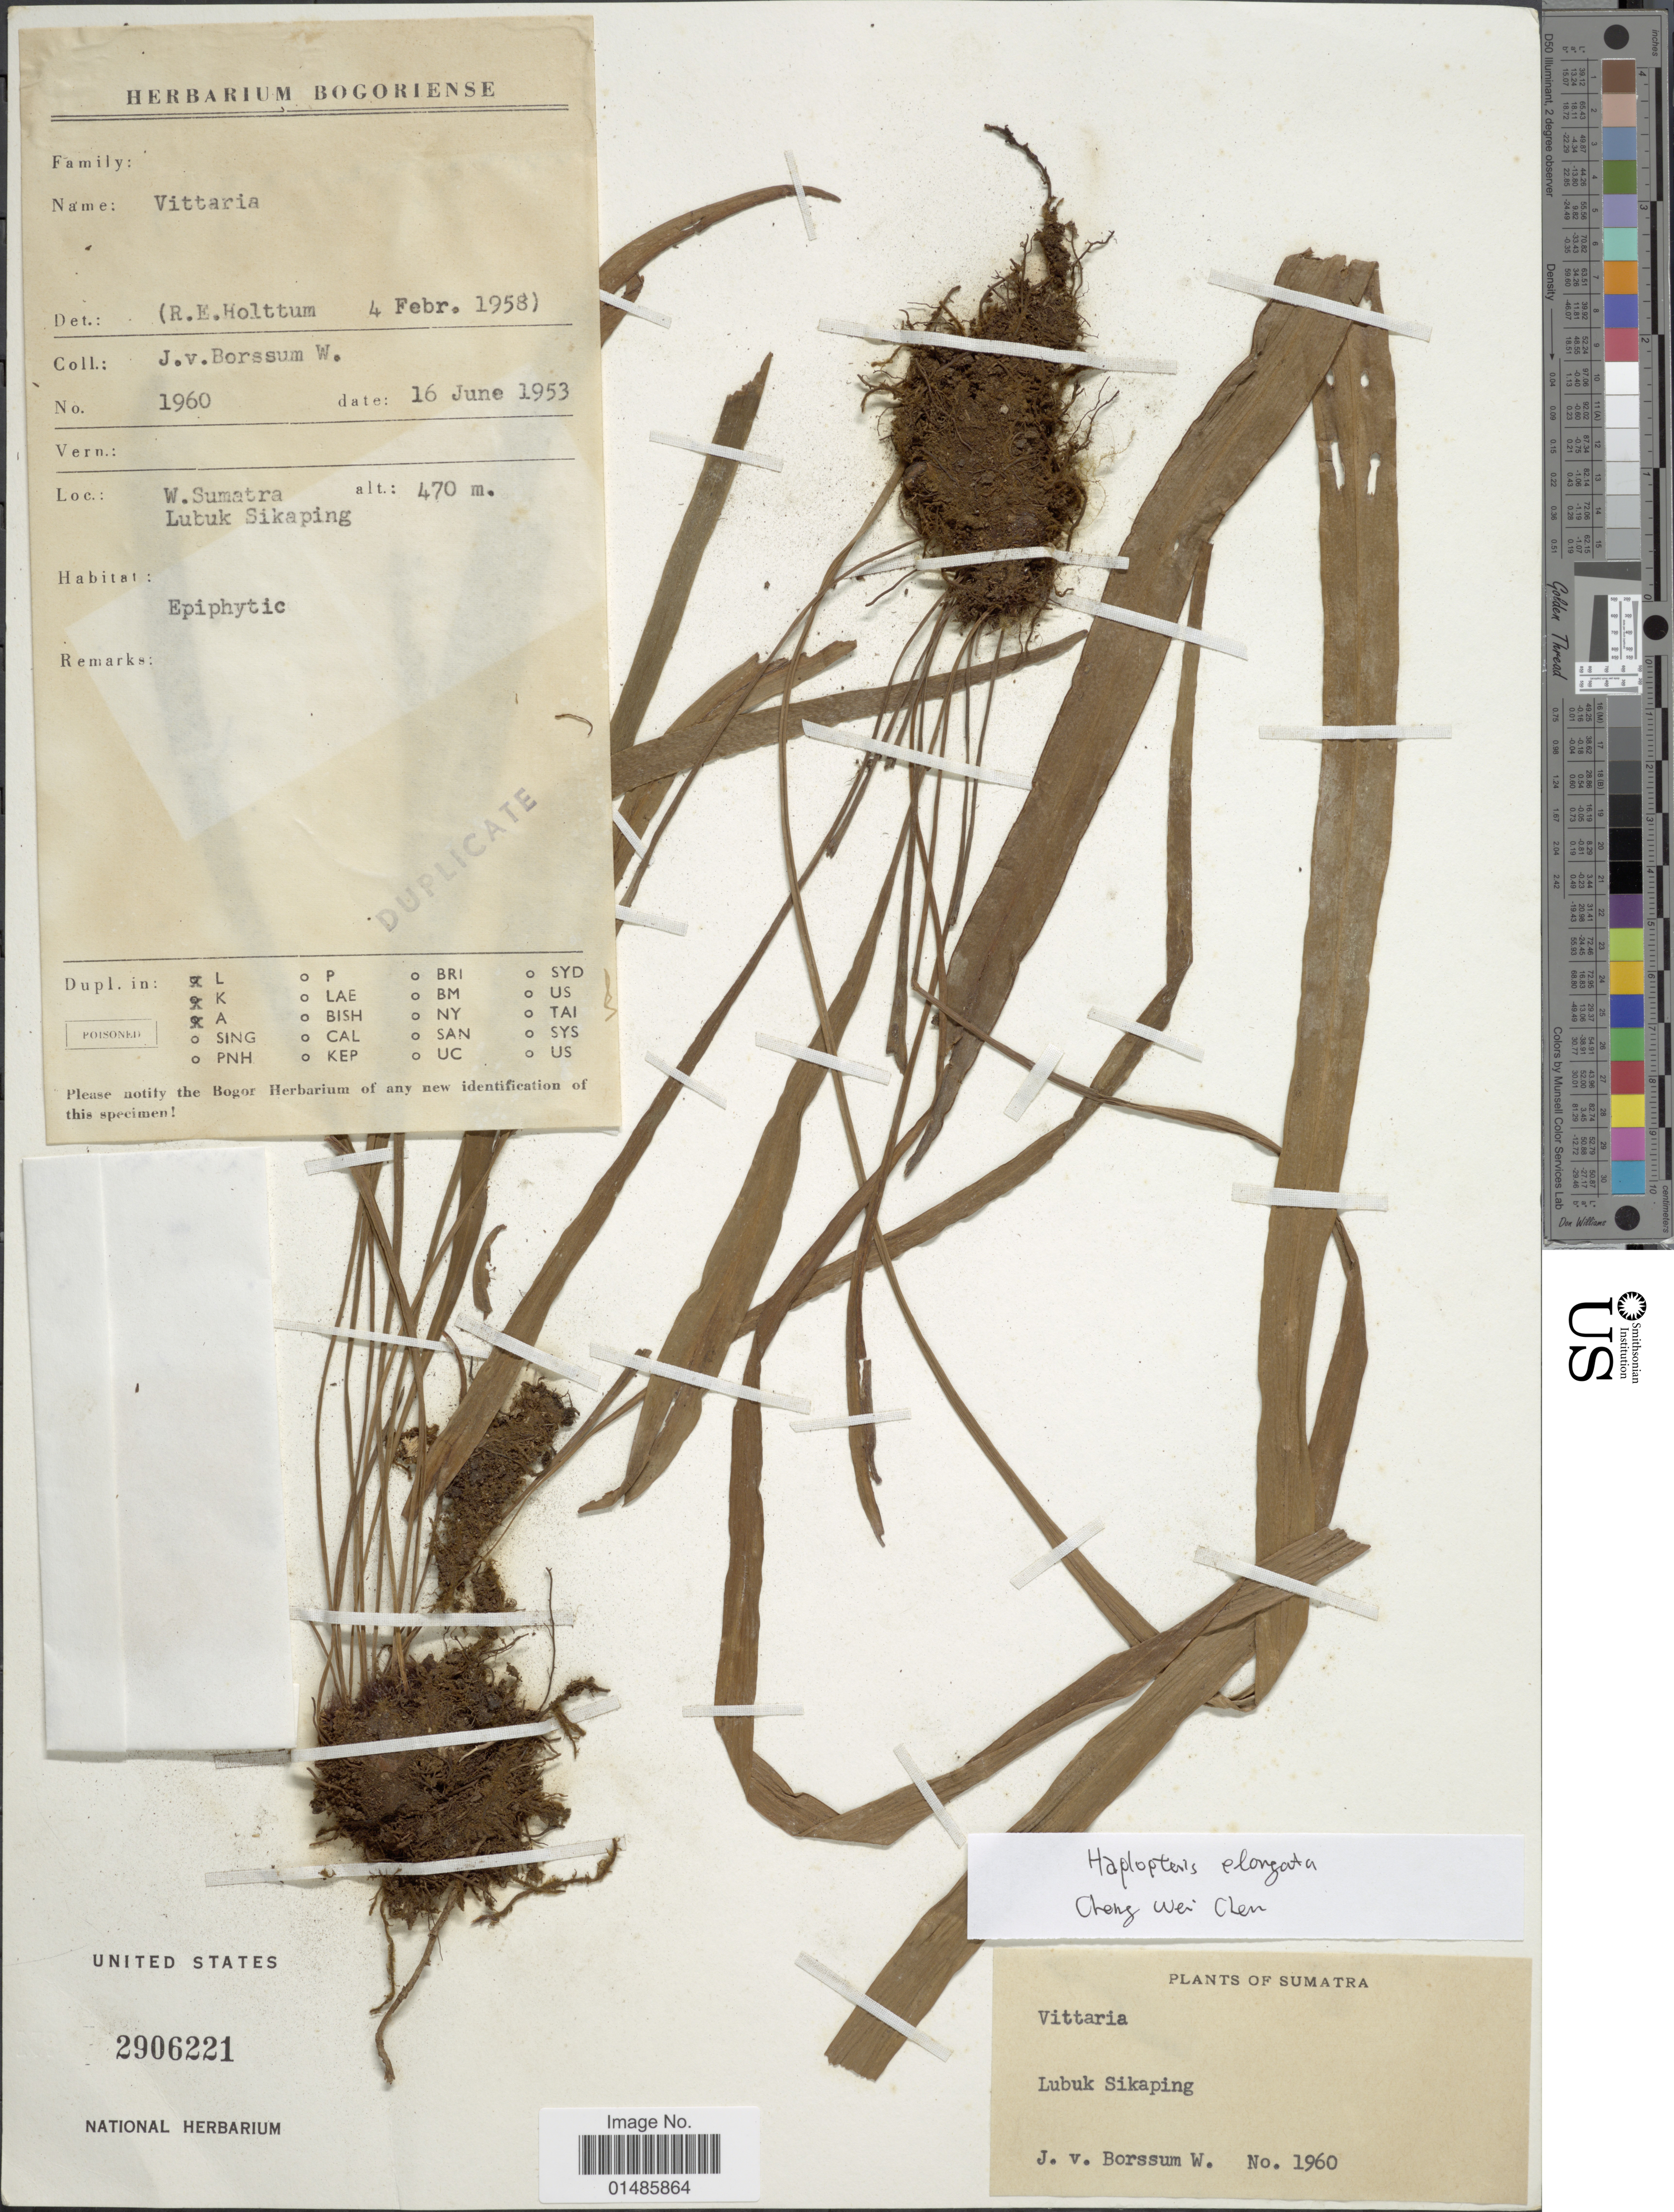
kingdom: Plantae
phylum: Tracheophyta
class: Polypodiopsida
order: Polypodiales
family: Pteridaceae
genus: Haplopteris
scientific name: Haplopteris elongata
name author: (Sw.) Crane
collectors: J. Borssum Waalkes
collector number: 1960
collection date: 1953-06-16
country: Indonesia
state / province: Sumatra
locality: W. Sumatra, Lubuk Sikaping.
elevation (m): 470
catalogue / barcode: US 2906221